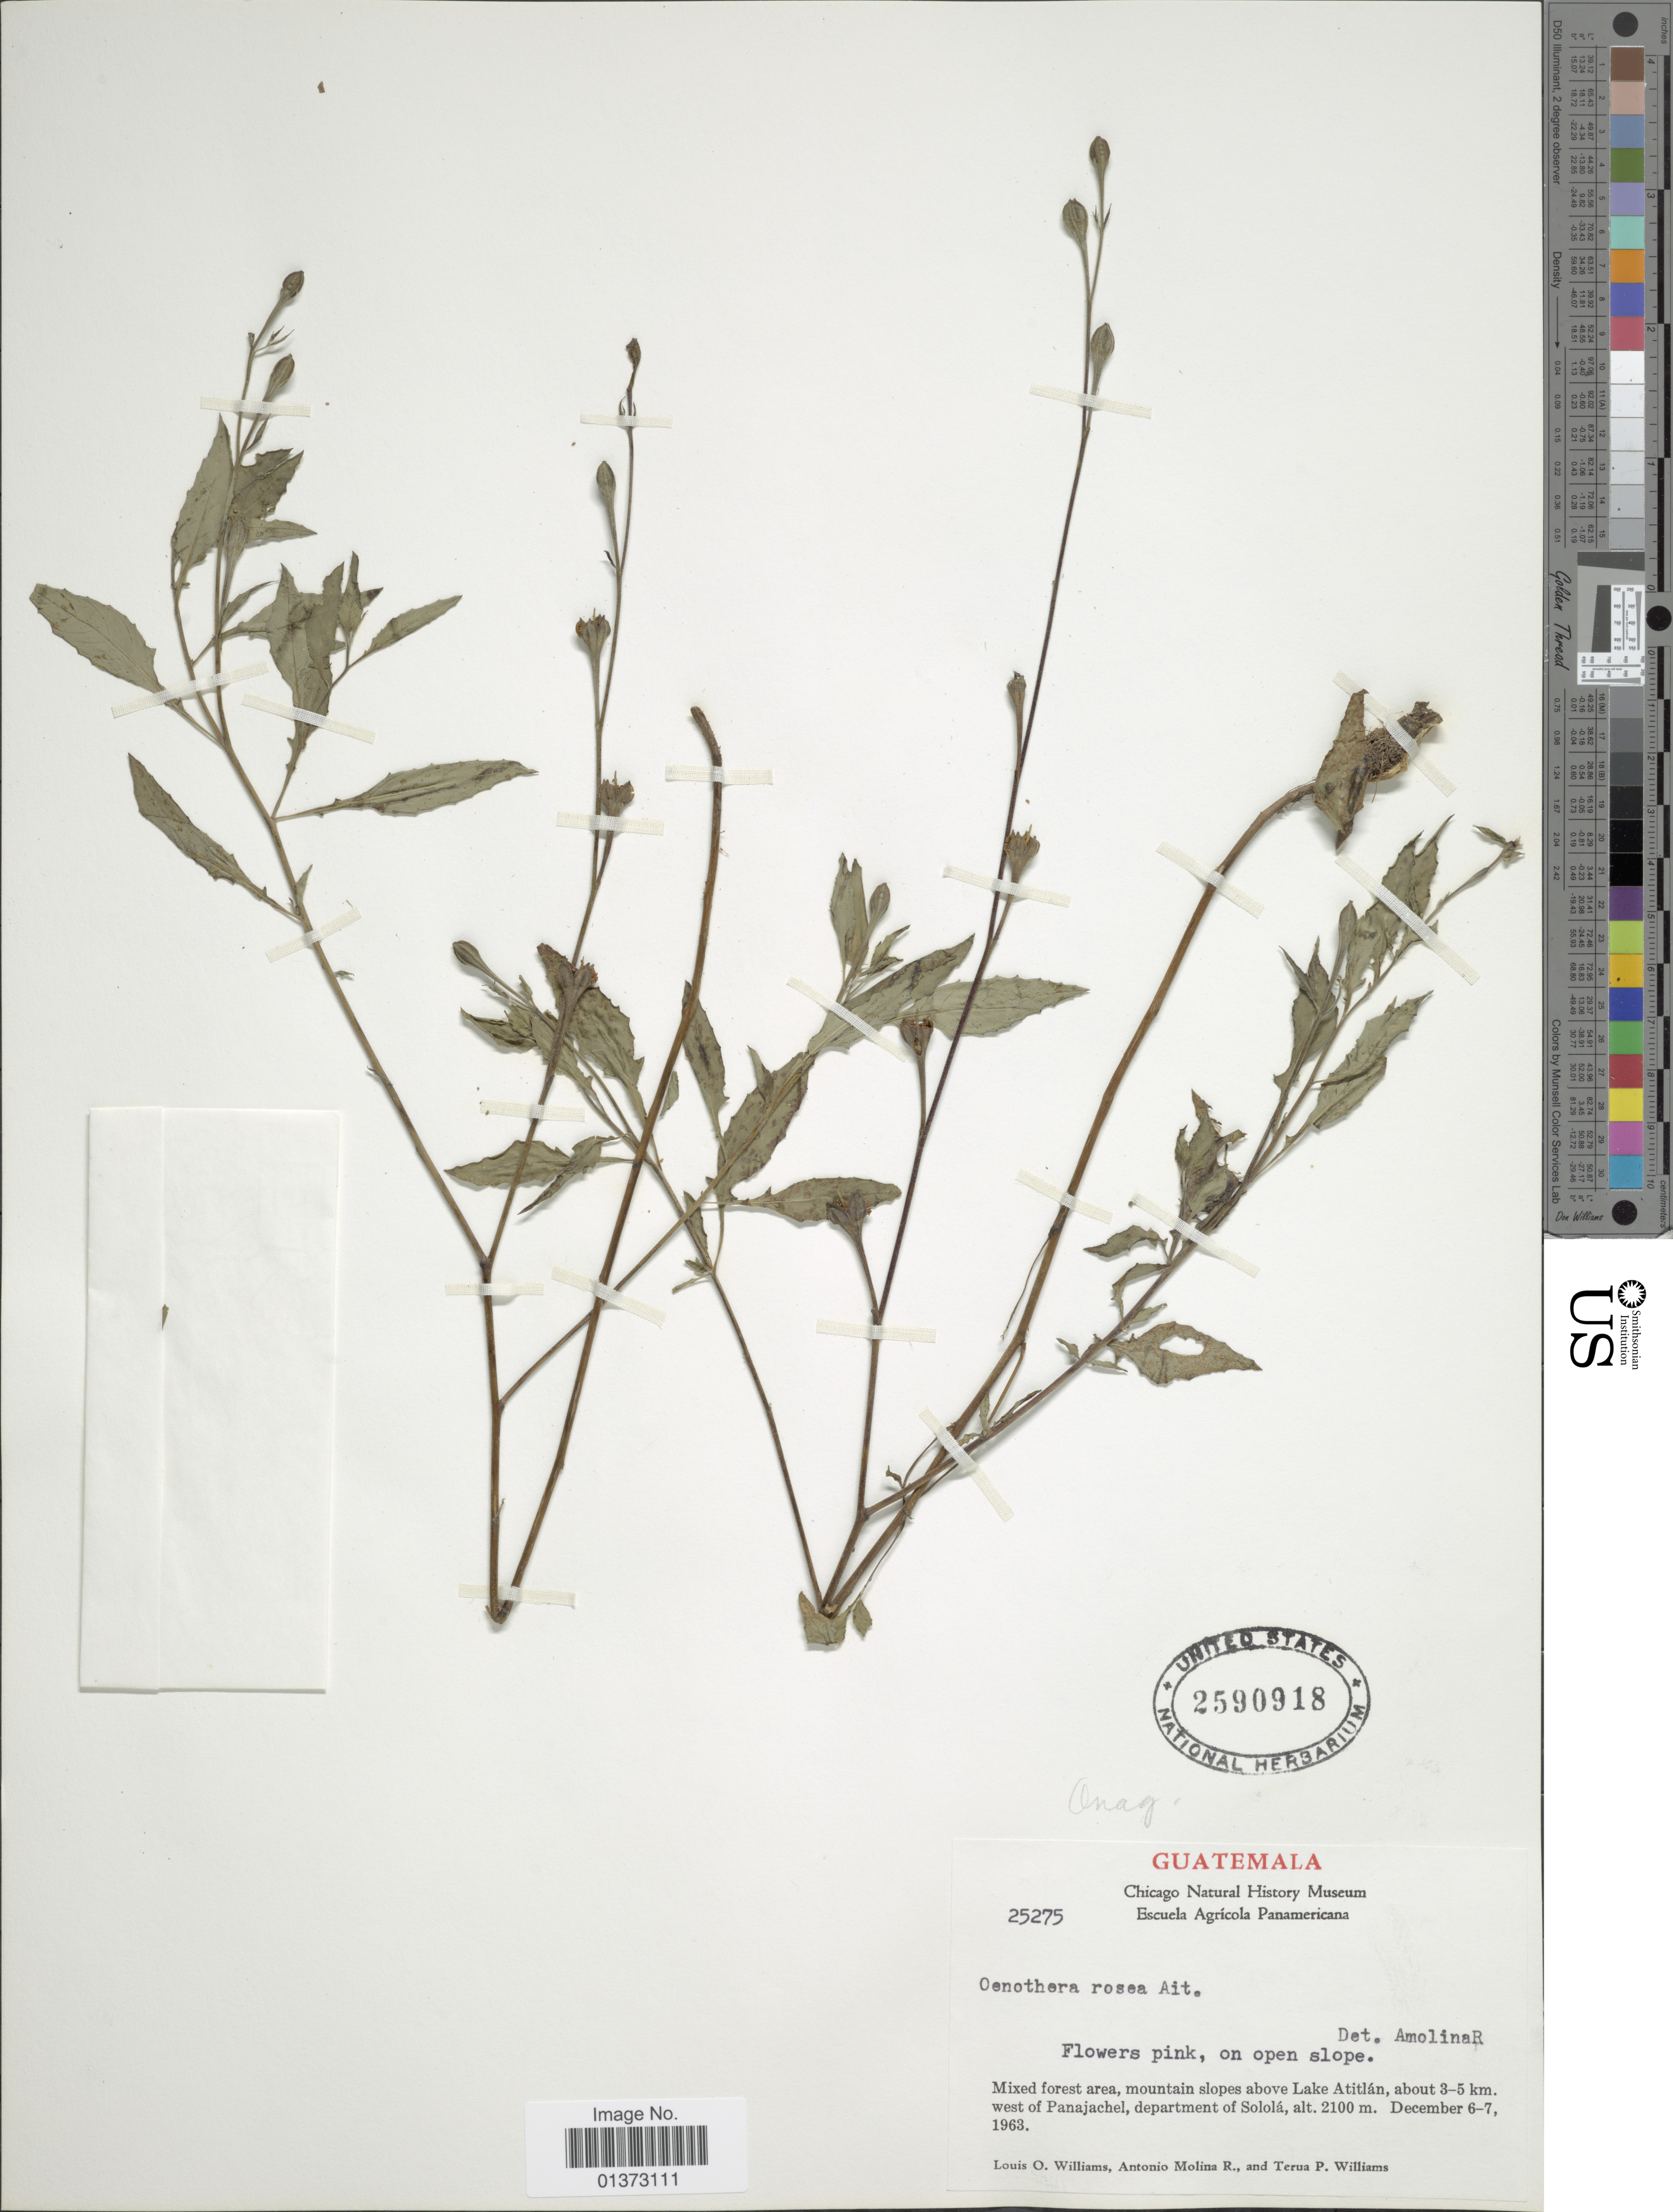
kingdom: Plantae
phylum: Tracheophyta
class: Magnoliopsida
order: Myrtales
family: Onagraceae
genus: Oenothera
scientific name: Oenothera rosea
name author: L'Hér. ex Aiton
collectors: L. O. Williams, A. Molina R. & T. P. Williams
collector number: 25275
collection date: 1963-12-06/1963-12-07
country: Guatemala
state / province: Sololá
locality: Mountain slopes above Lake Atitlán, about 3-5 km west of Panajachel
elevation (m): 2100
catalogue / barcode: US 2590918